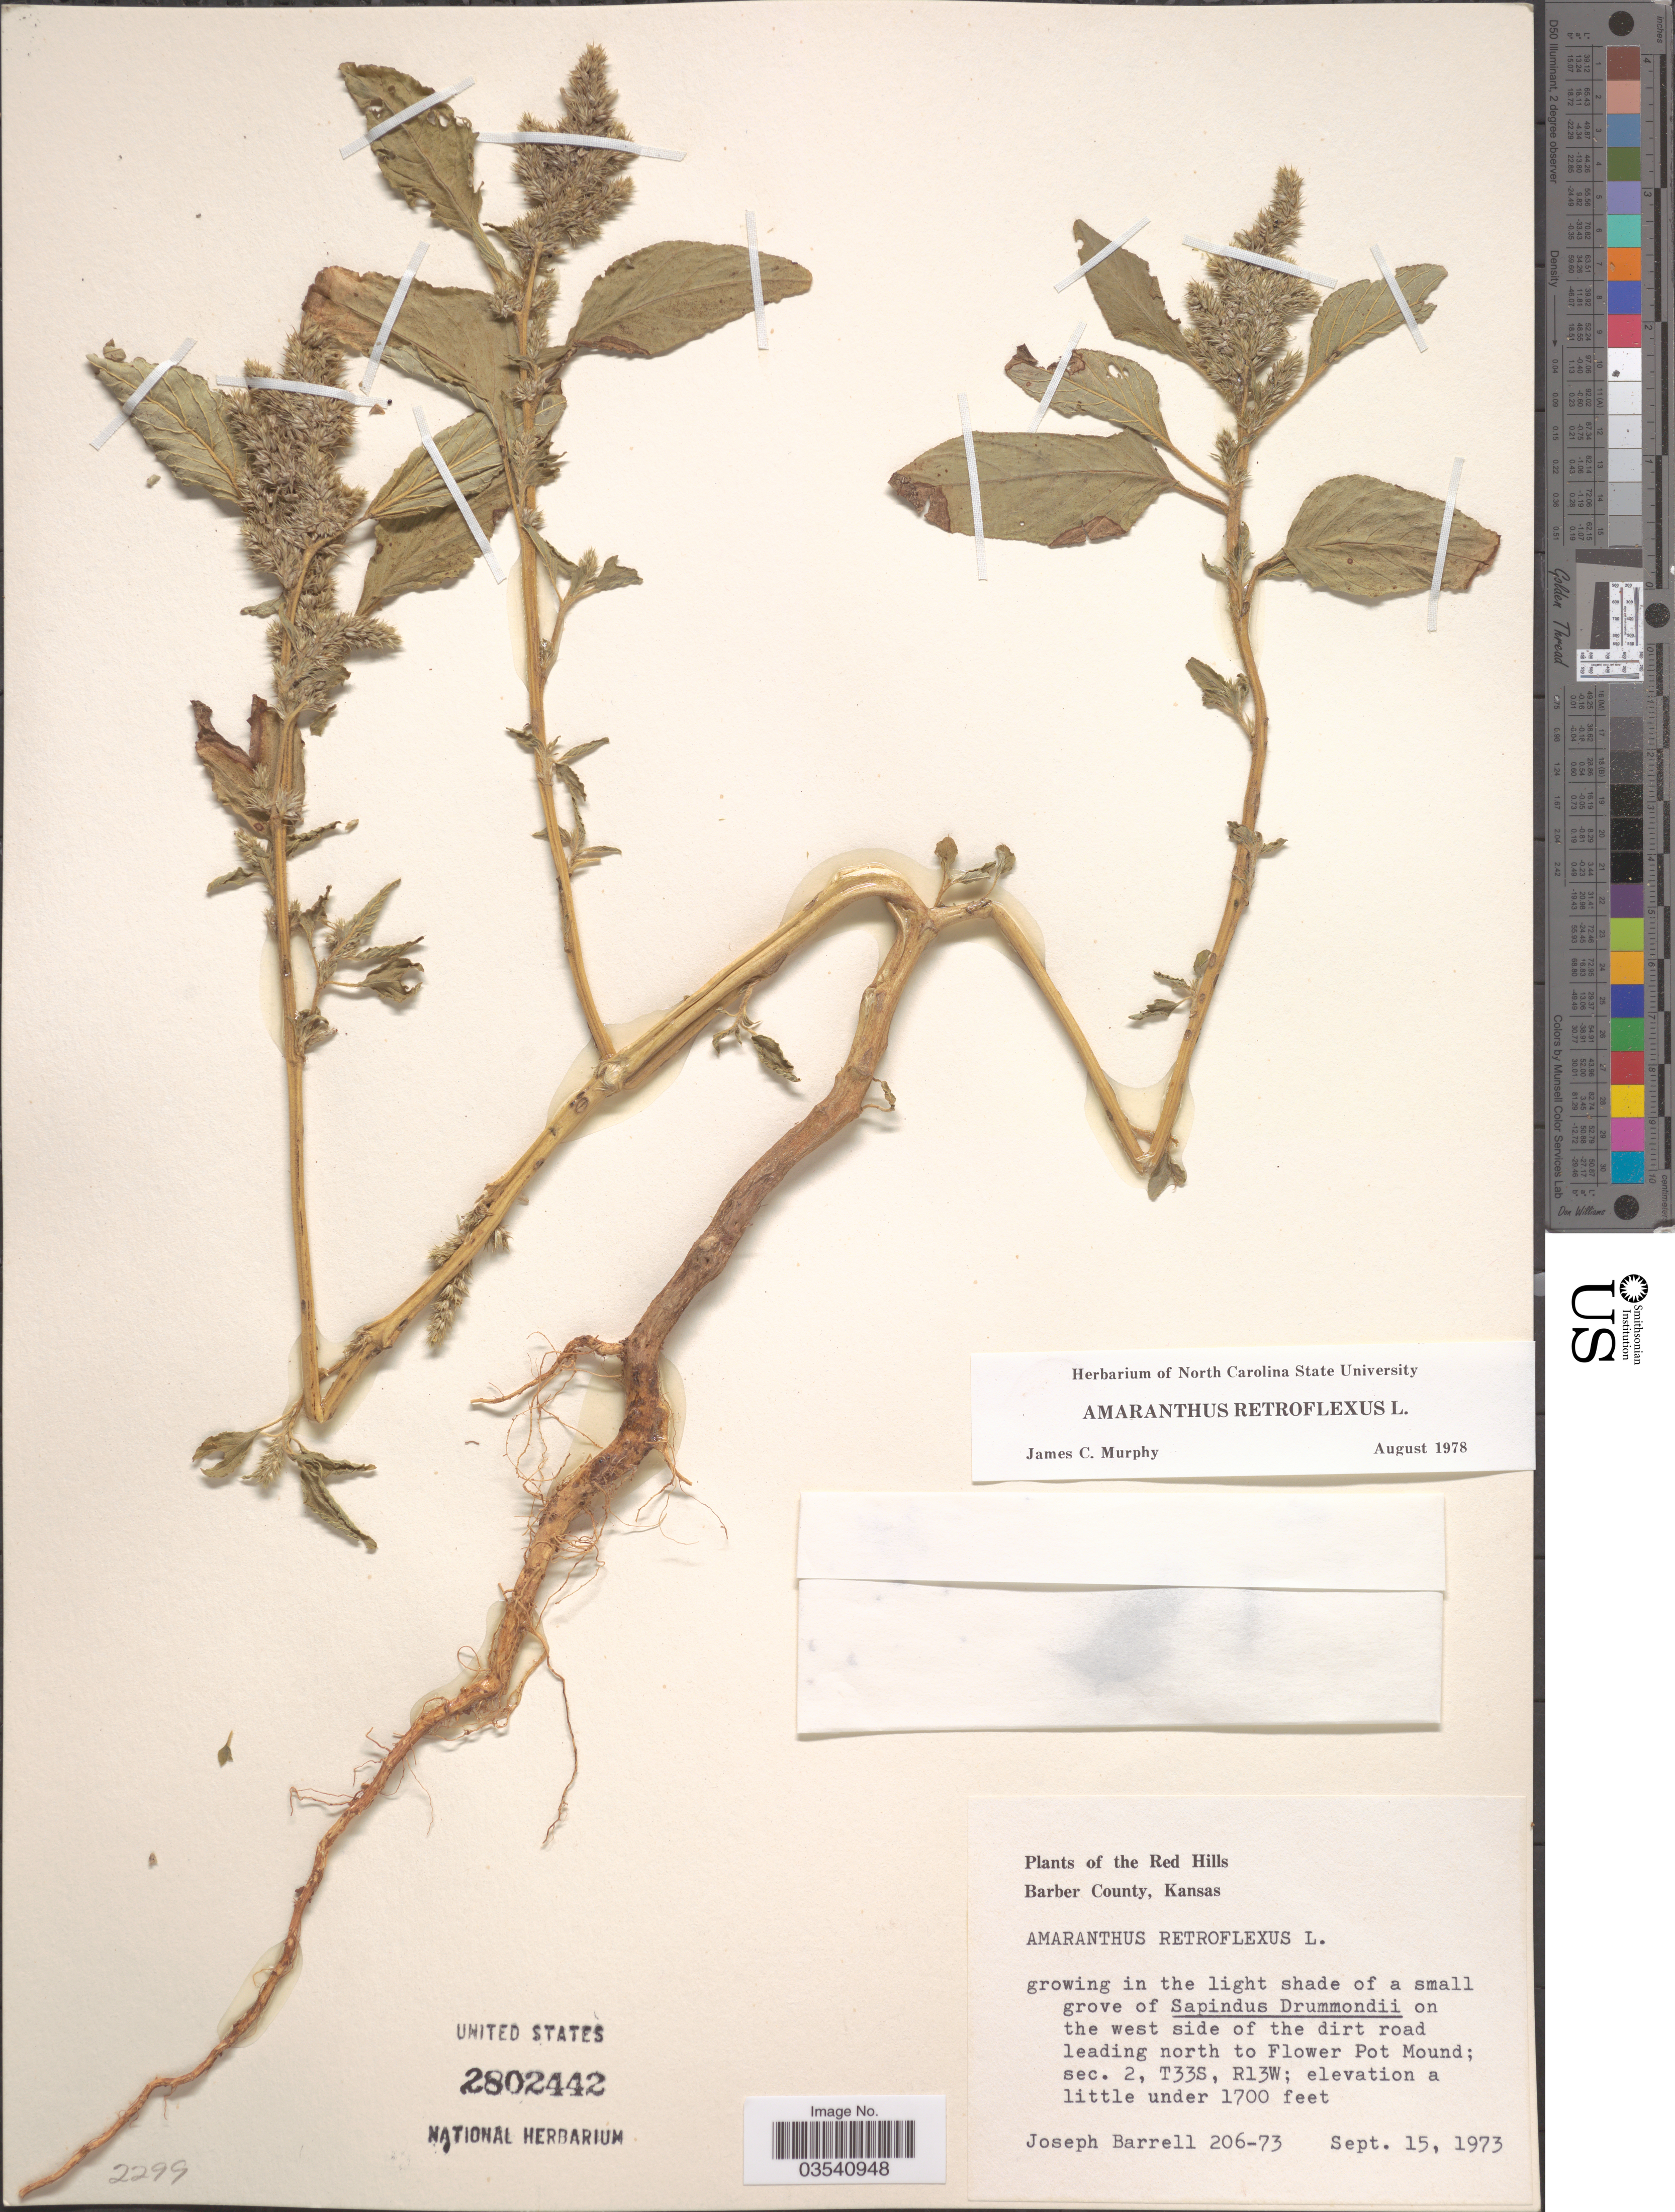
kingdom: Plantae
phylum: Tracheophyta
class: Magnoliopsida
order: Caryophyllales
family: Amaranthaceae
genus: Amaranthus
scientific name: Amaranthus retroflexus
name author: L.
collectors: J. Barrell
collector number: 206-73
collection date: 1973-09-15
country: United States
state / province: Kansas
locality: The Red Hills. Barber County. On the west side of the dirt road leading north to Flower Pot Mound; sec. 2, T33S, R13W.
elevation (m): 518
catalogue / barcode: US 2802442